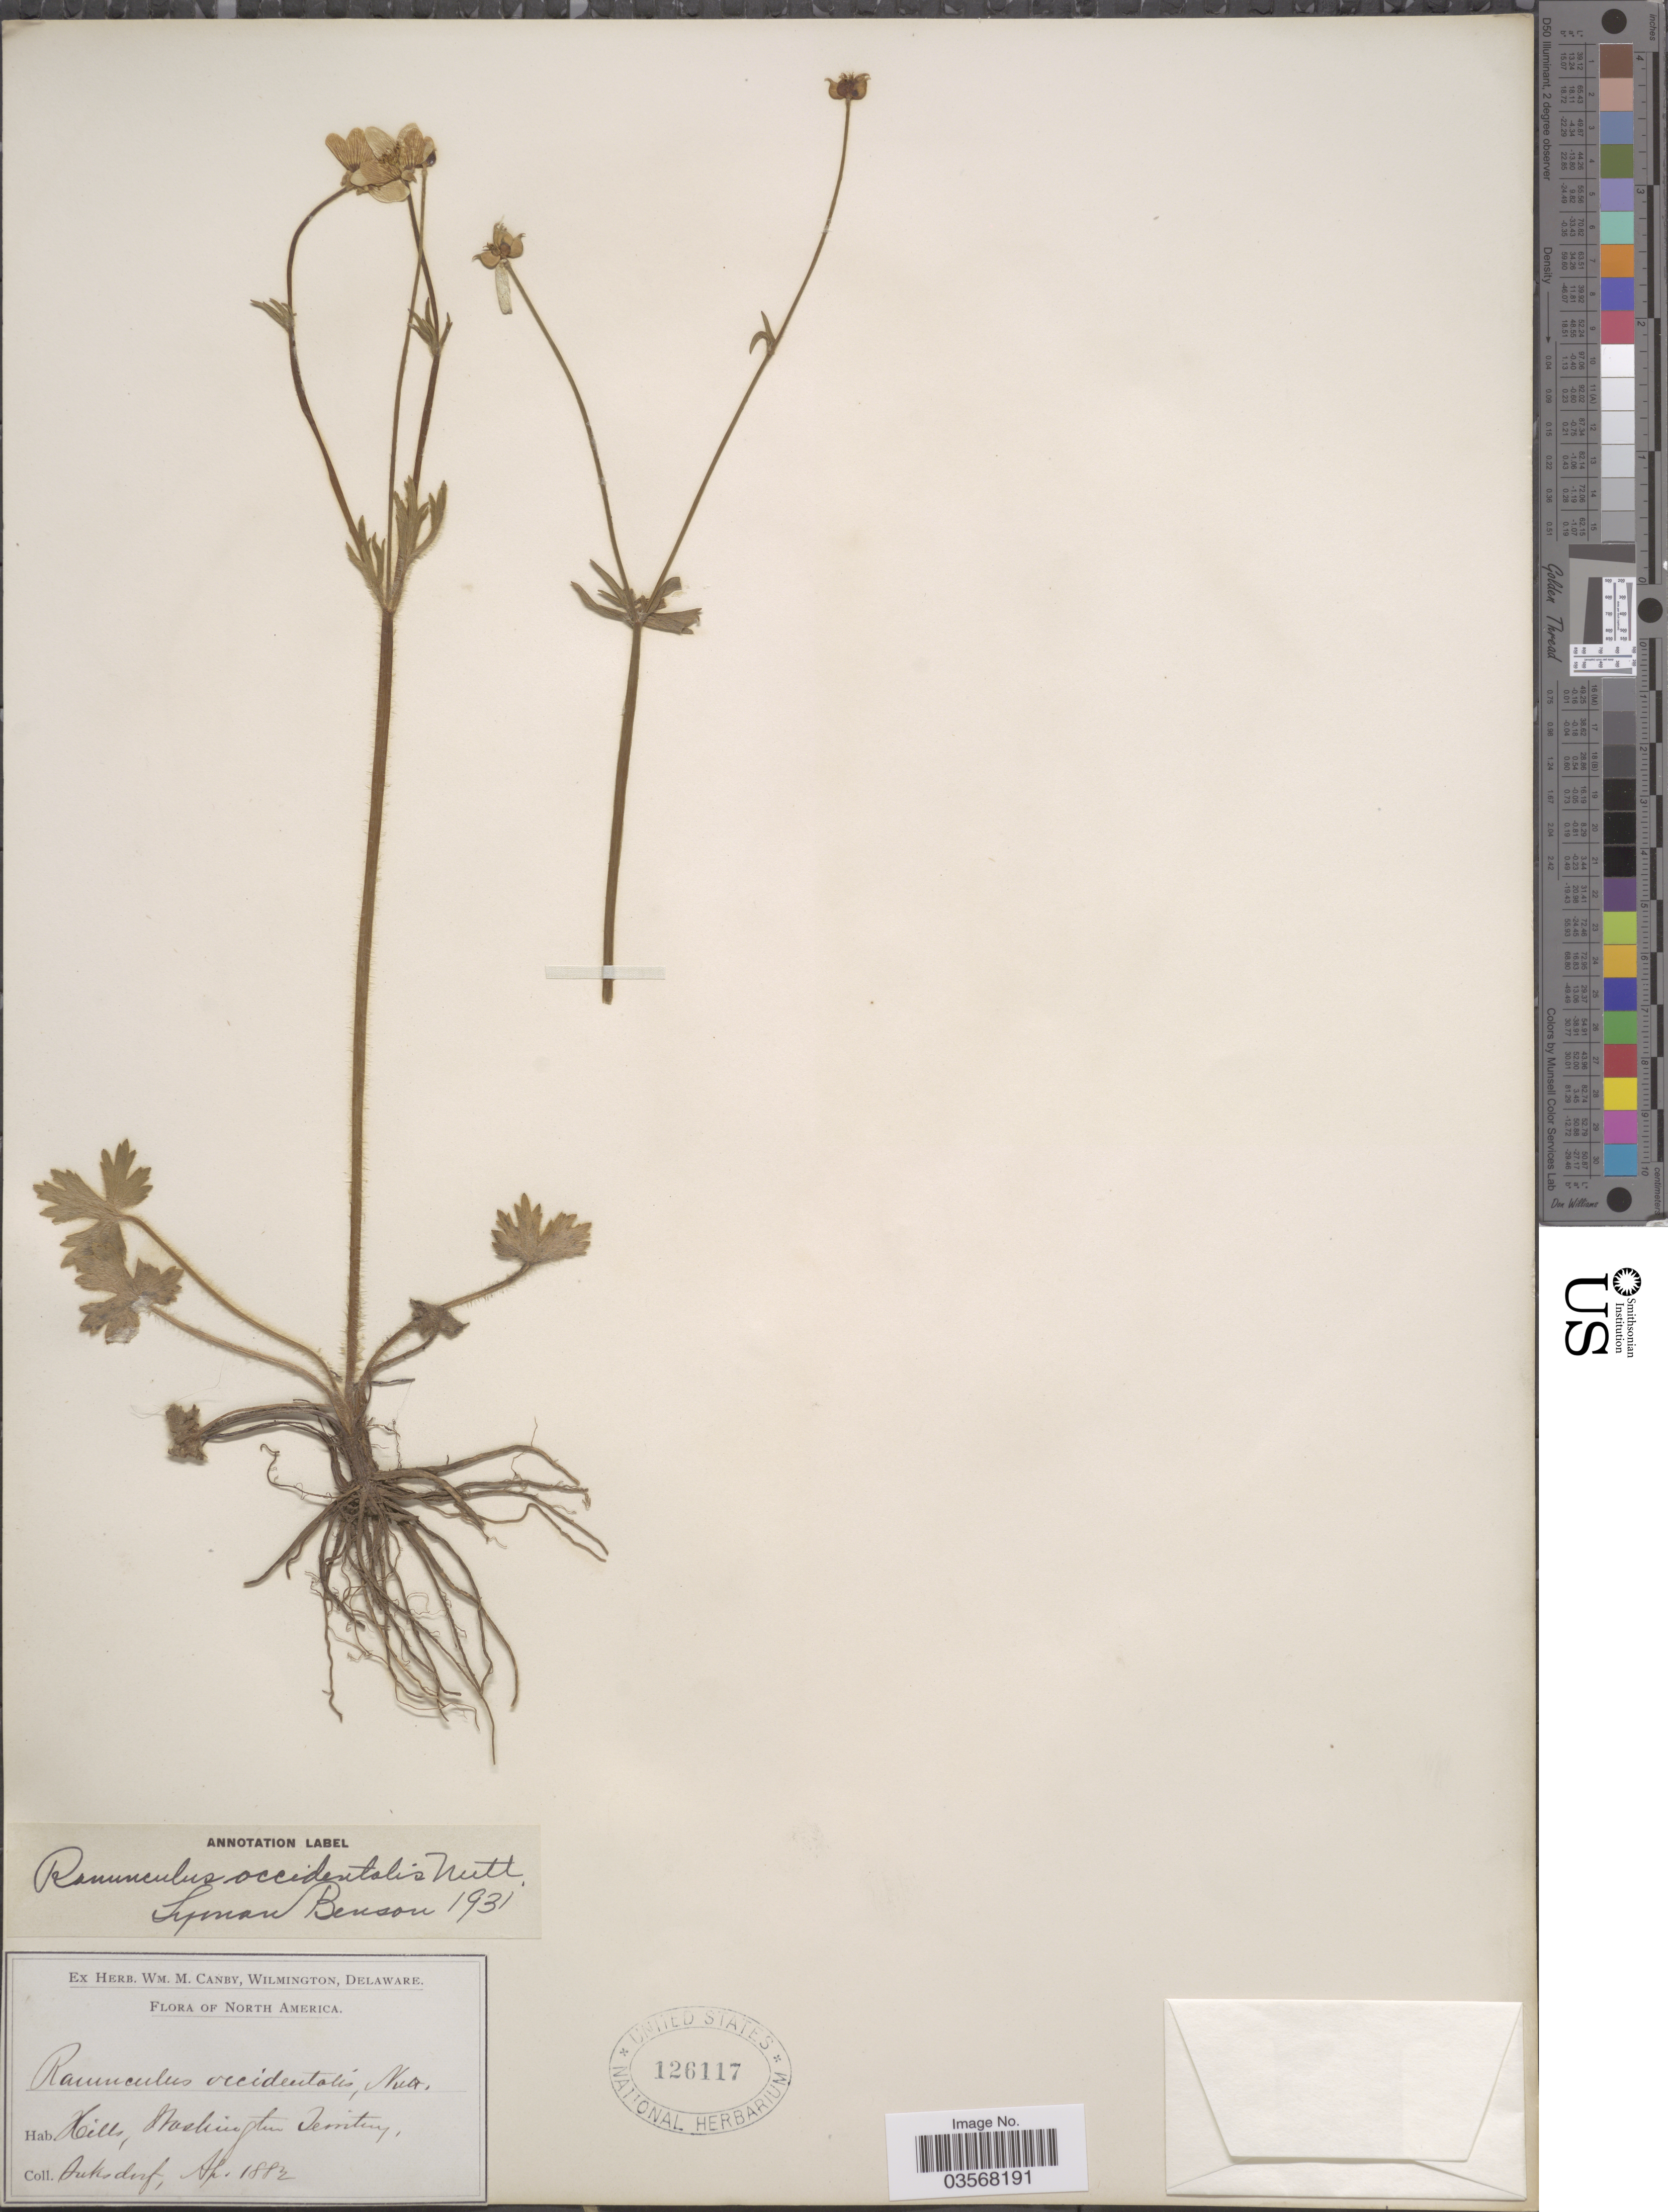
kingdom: Plantae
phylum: Tracheophyta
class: Magnoliopsida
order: Ranunculales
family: Ranunculaceae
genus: Ranunculus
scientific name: Ranunculus occidentalis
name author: Nutt.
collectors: -- Suksdorf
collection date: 1882-04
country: United States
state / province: Washington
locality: Hills, Washington Territory.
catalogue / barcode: US 126117